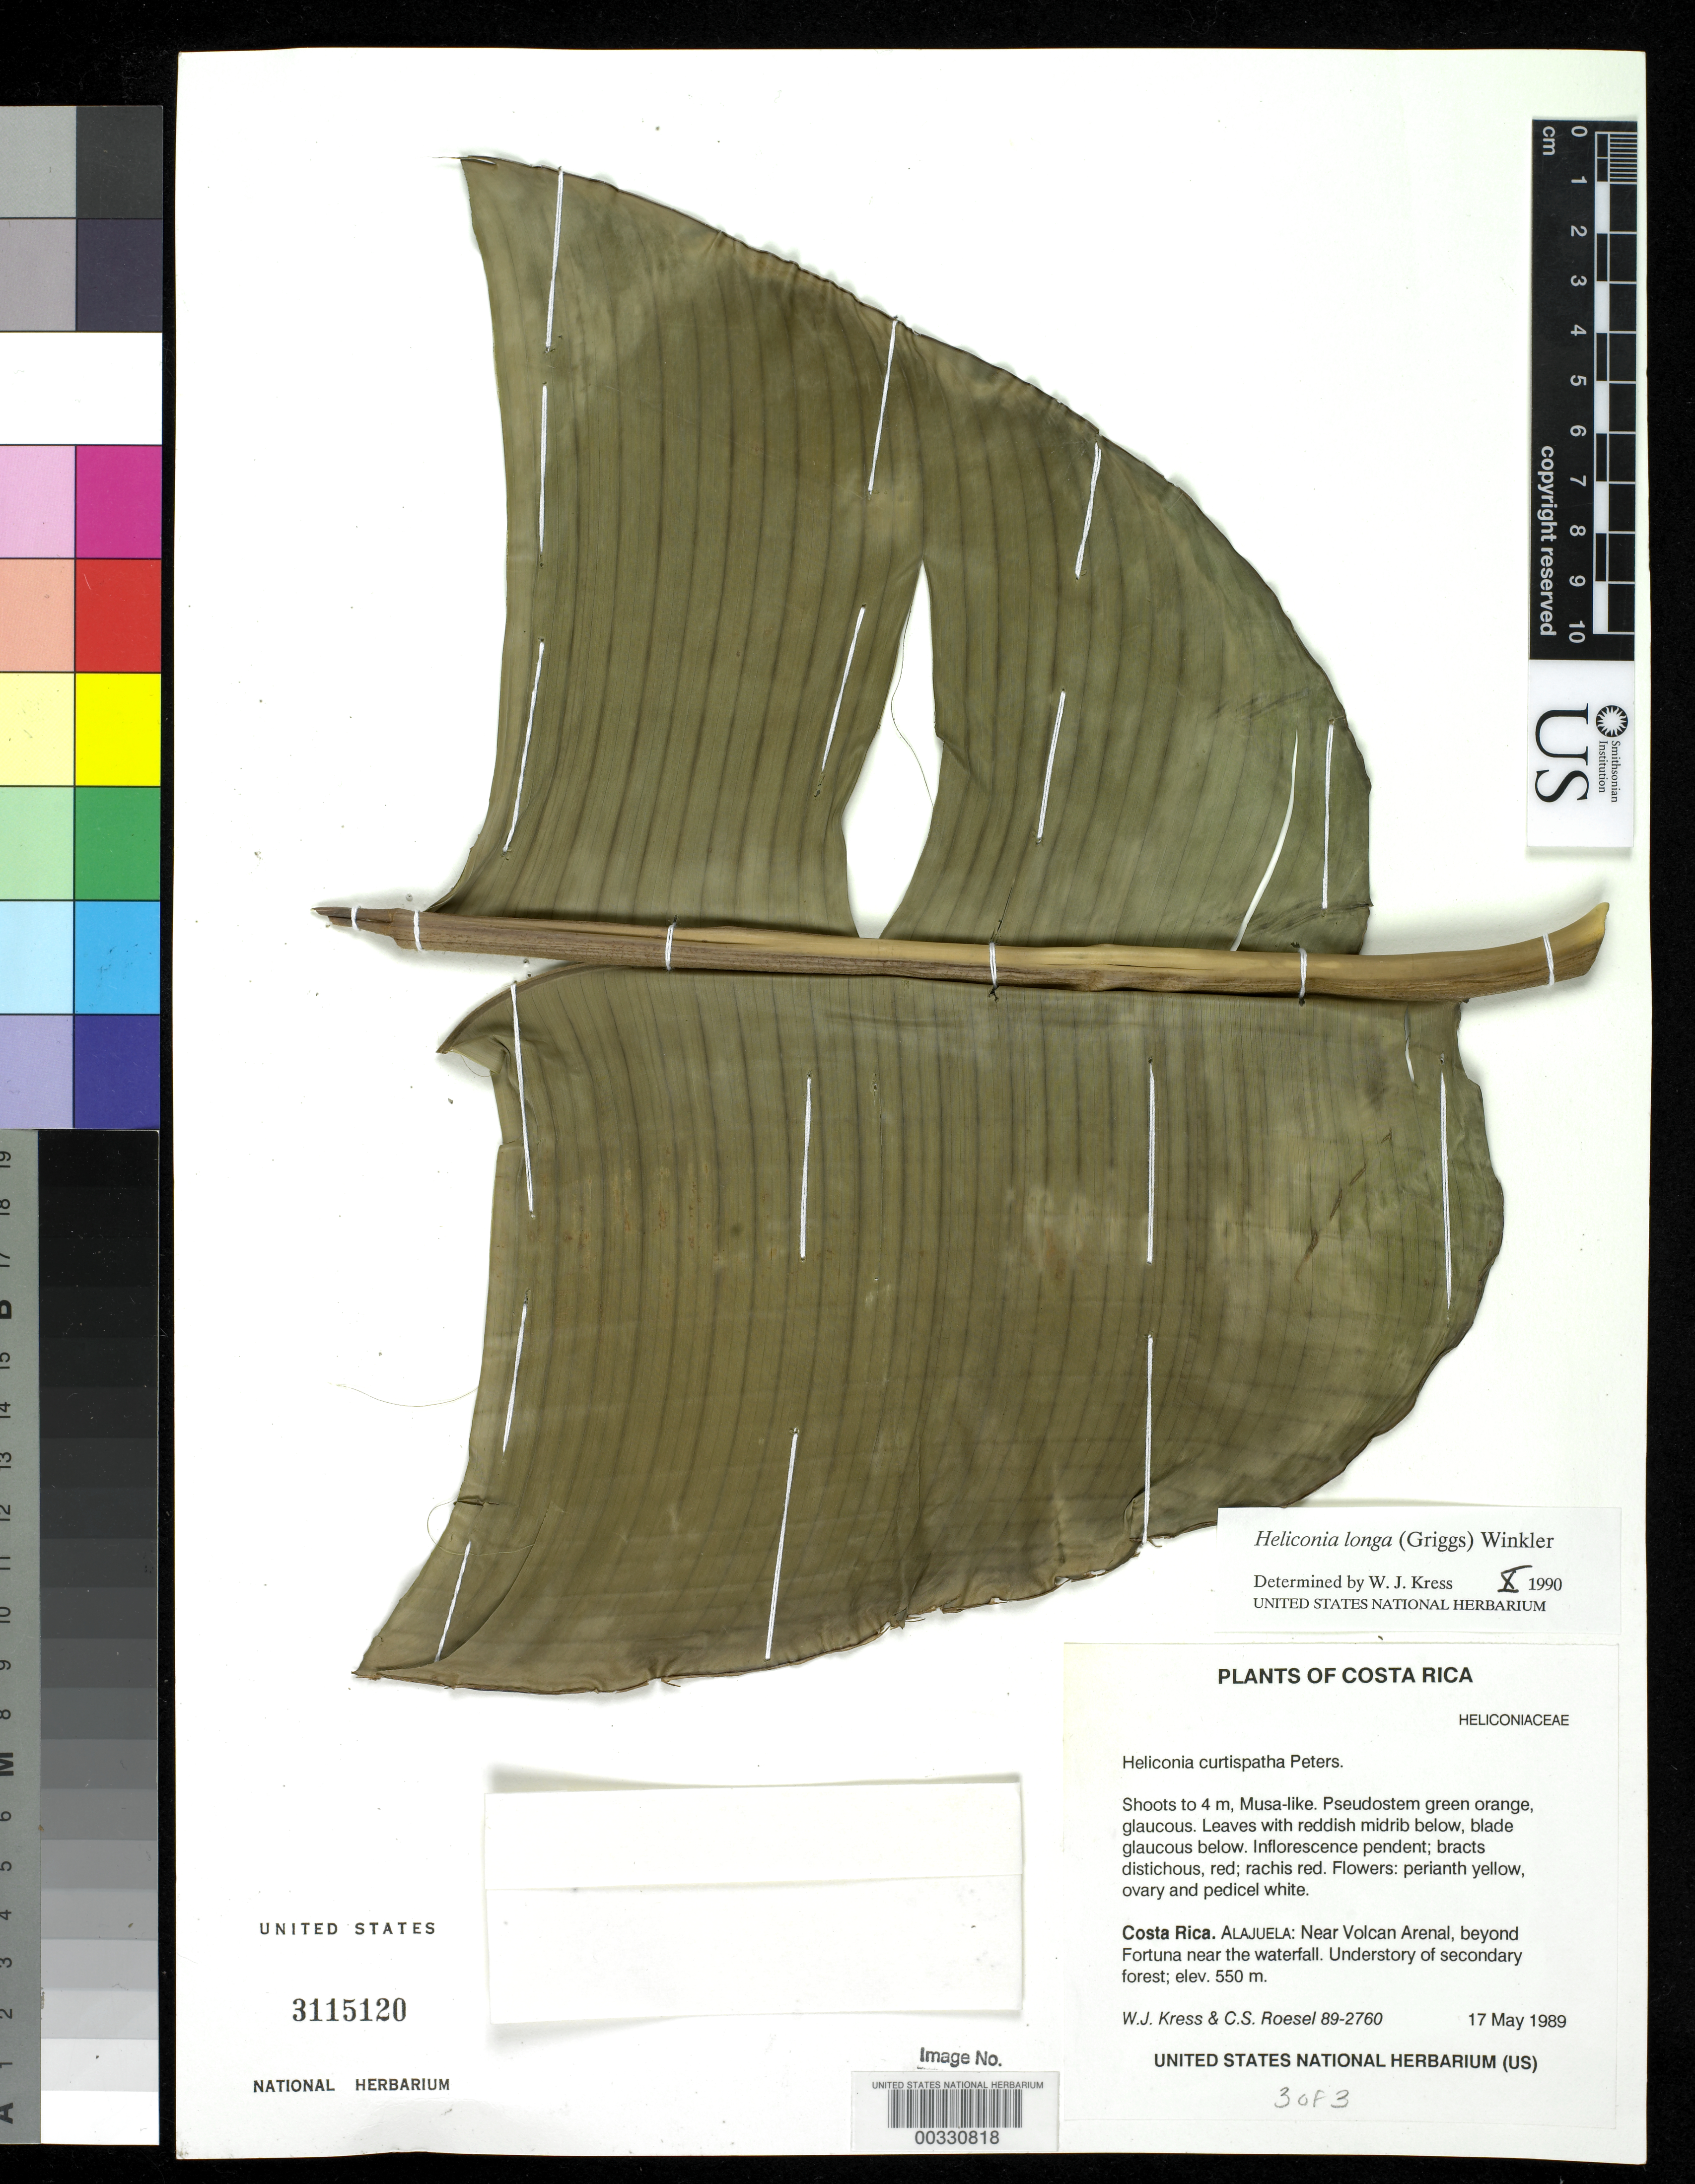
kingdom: Plantae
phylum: Tracheophyta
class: Liliopsida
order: Zingiberales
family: Heliconiaceae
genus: Heliconia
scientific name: Heliconia longa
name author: (R.F. Griggs) H.J.P. Winkl.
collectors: W. J. Kress & C. S. Roesel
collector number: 89-2760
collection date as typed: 17 May 1989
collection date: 1989-05-17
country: Costa Rica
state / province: Alajuela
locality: Near Volcan Arenal, beyond Fortuna near waterfall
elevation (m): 550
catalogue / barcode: US 3115120